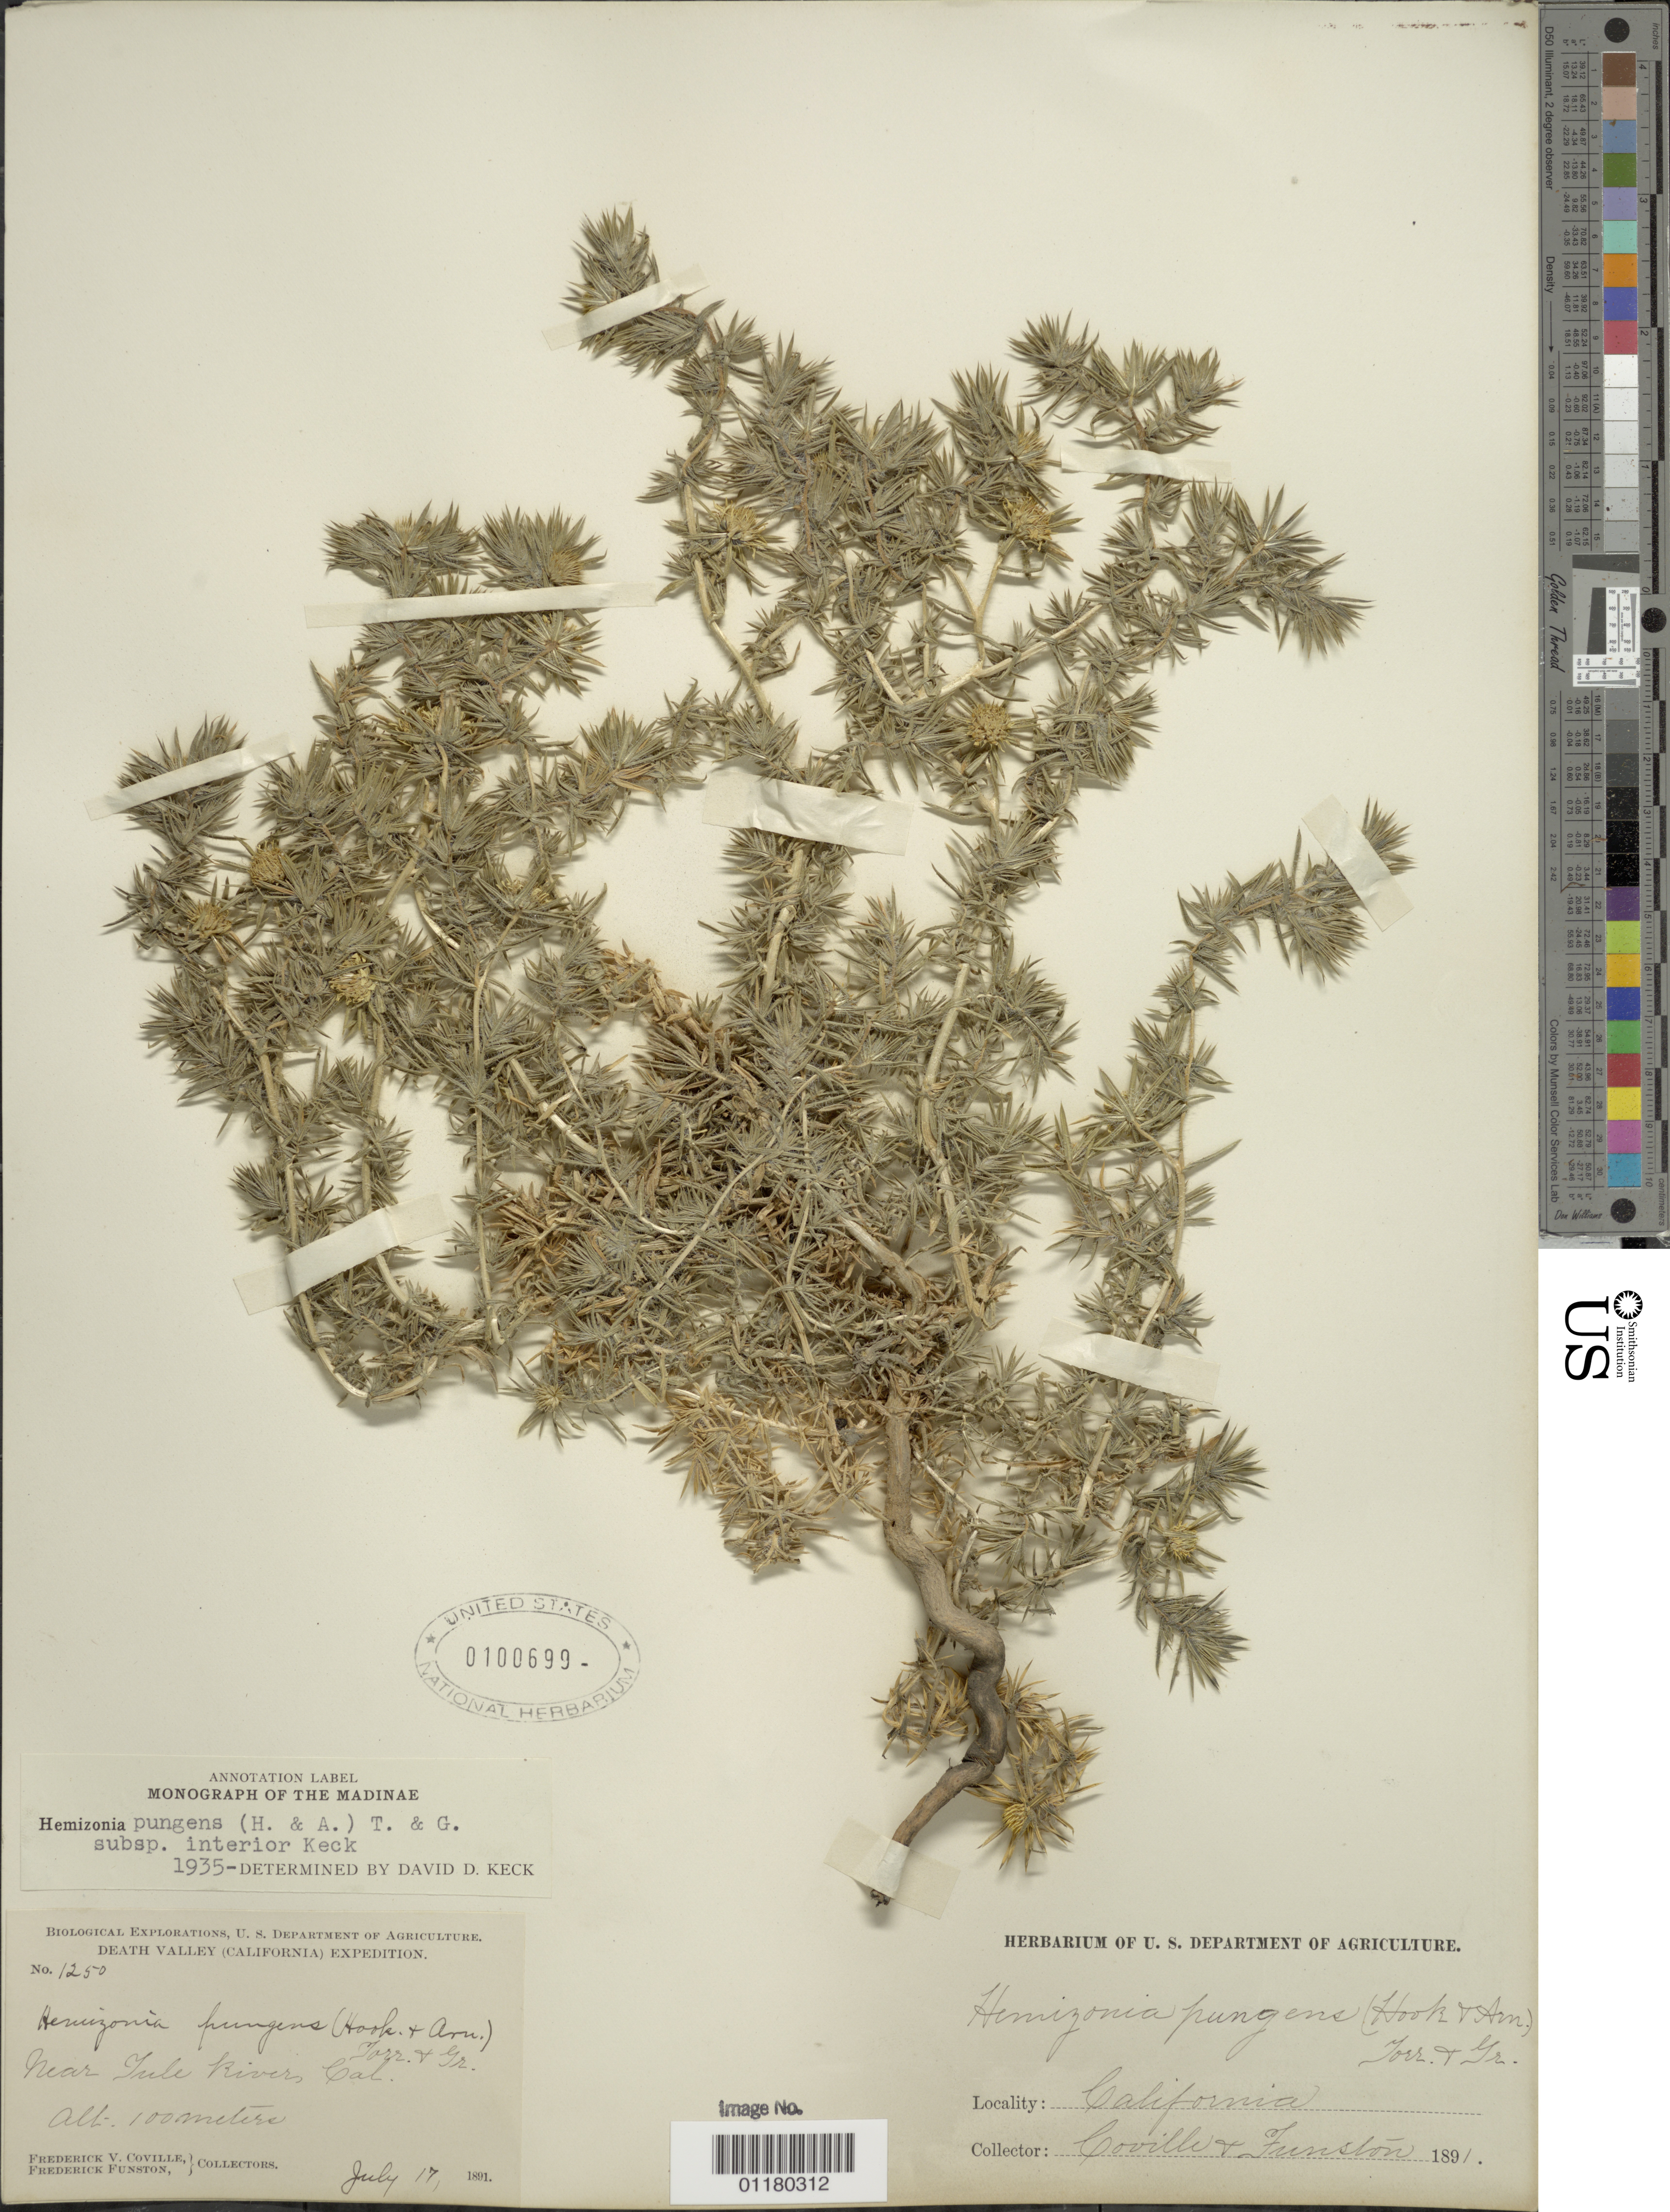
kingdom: Plantae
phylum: Tracheophyta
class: Magnoliopsida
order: Asterales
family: Asteraceae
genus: Centromadia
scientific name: Centromadia pungens subsp. pungens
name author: Hook. & Arn.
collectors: F. V. Coville & F. Funston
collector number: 1250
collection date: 1891-07-17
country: United States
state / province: California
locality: near Tule River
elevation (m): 100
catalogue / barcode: US 100699